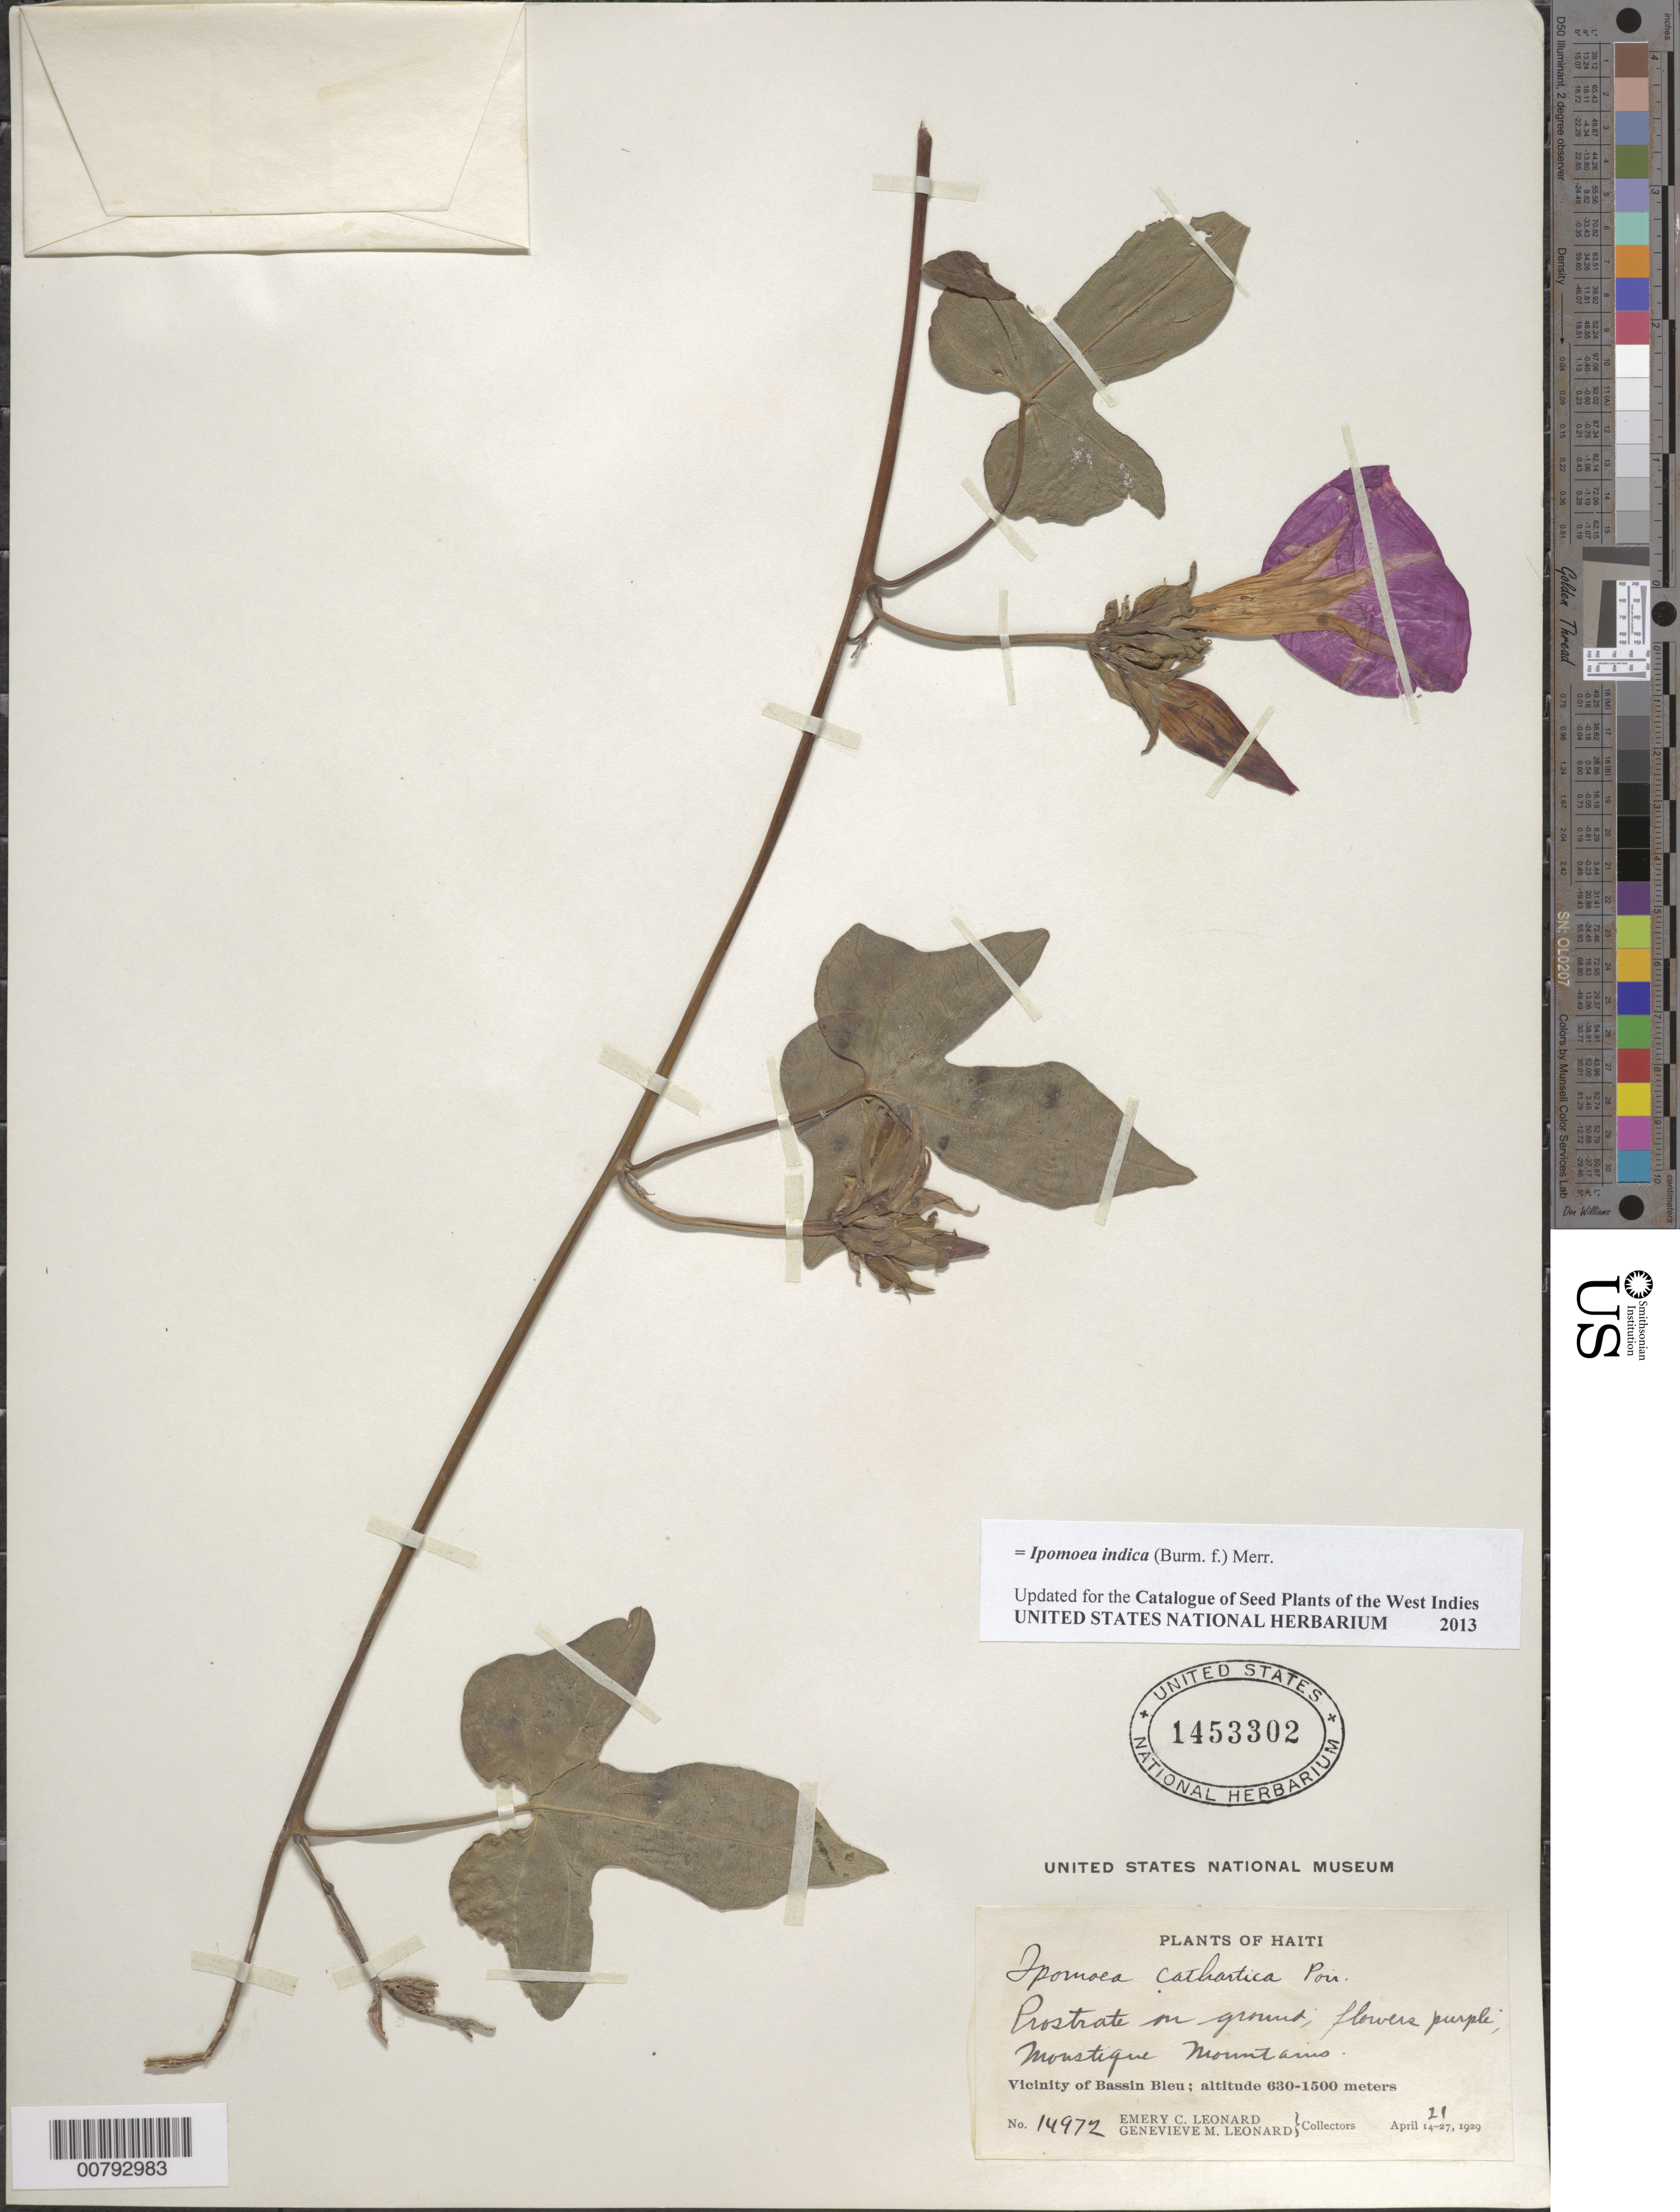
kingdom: Plantae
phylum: Tracheophyta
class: Magnoliopsida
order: Solanales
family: Convolvulaceae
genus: Ipomoea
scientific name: Ipomoea indica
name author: (Burm.) Merr.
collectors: E. C. Leonard & G. M. Leonard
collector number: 14972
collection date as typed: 21 Apr 1929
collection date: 1929-04-21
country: Haiti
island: Hispaniola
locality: Vicinity of Bassin Bleu, Moustique Mountains.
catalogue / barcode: US 1453302